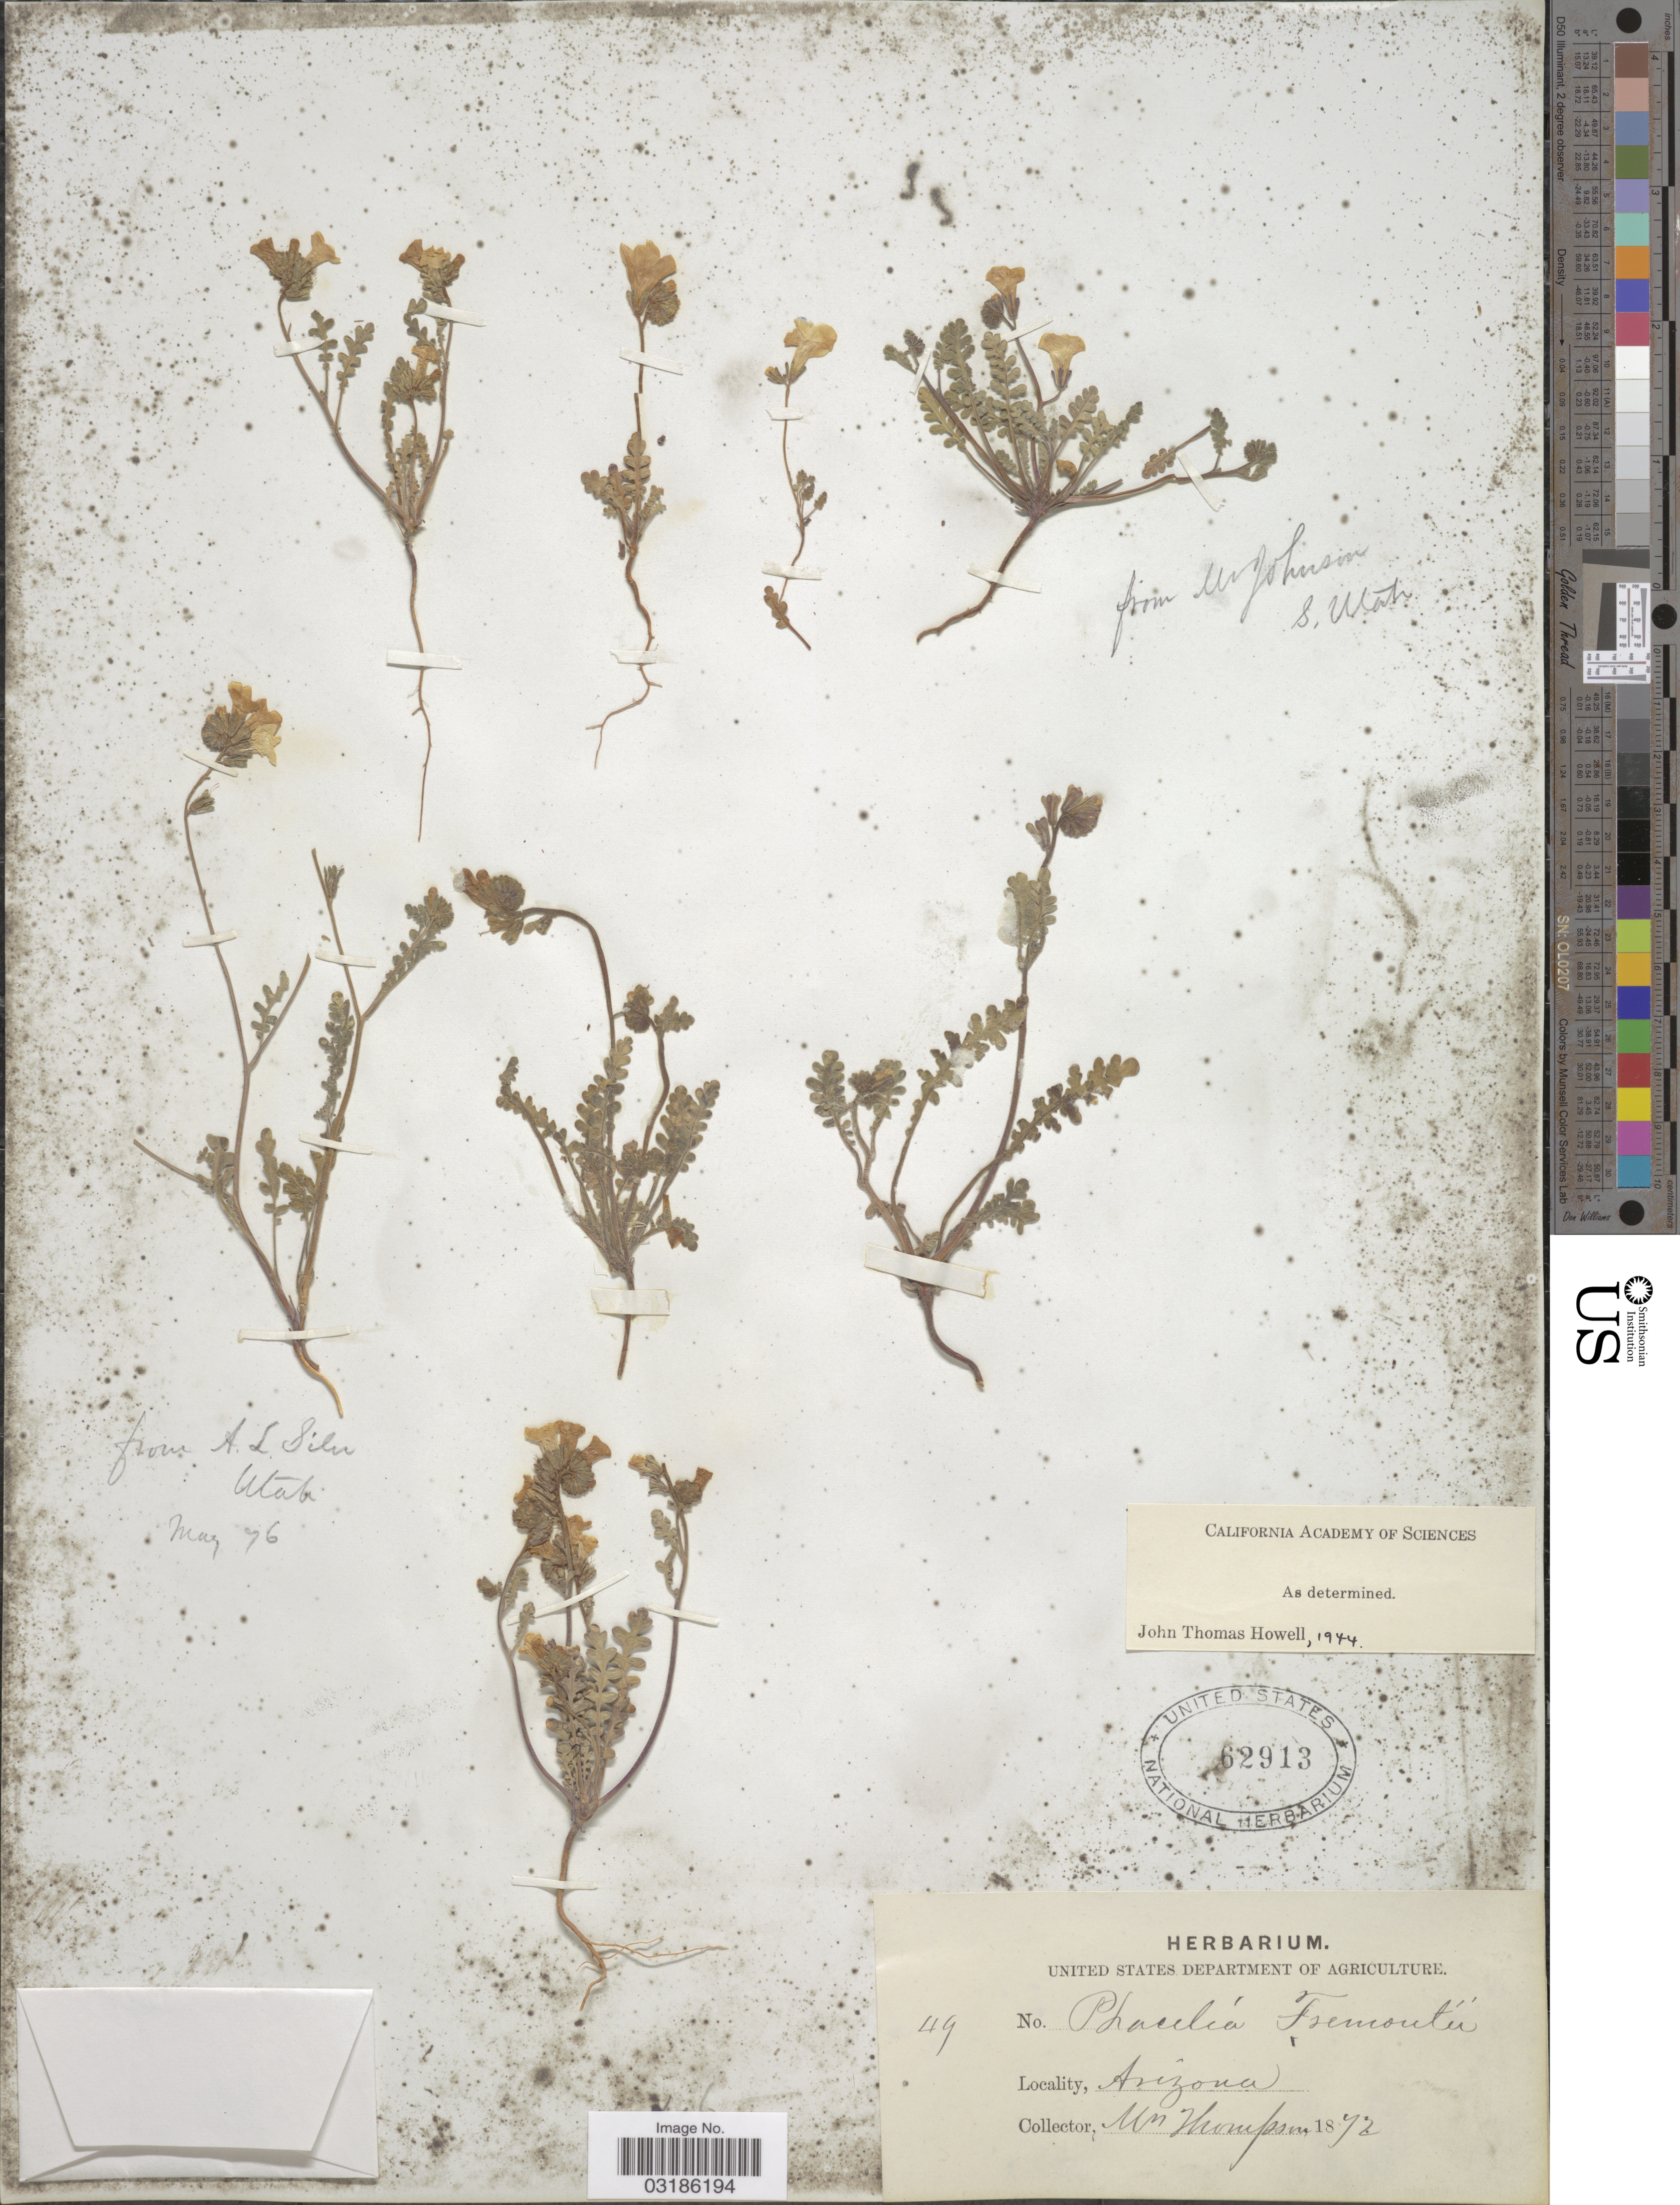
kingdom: Plantae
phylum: Tracheophyta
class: Magnoliopsida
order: Boraginales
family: Hydrophyllaceae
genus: Phacelia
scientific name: Phacelia fremontii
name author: Torr.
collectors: Thompson, --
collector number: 49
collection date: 1972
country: United States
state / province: Arizona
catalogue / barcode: US 62913